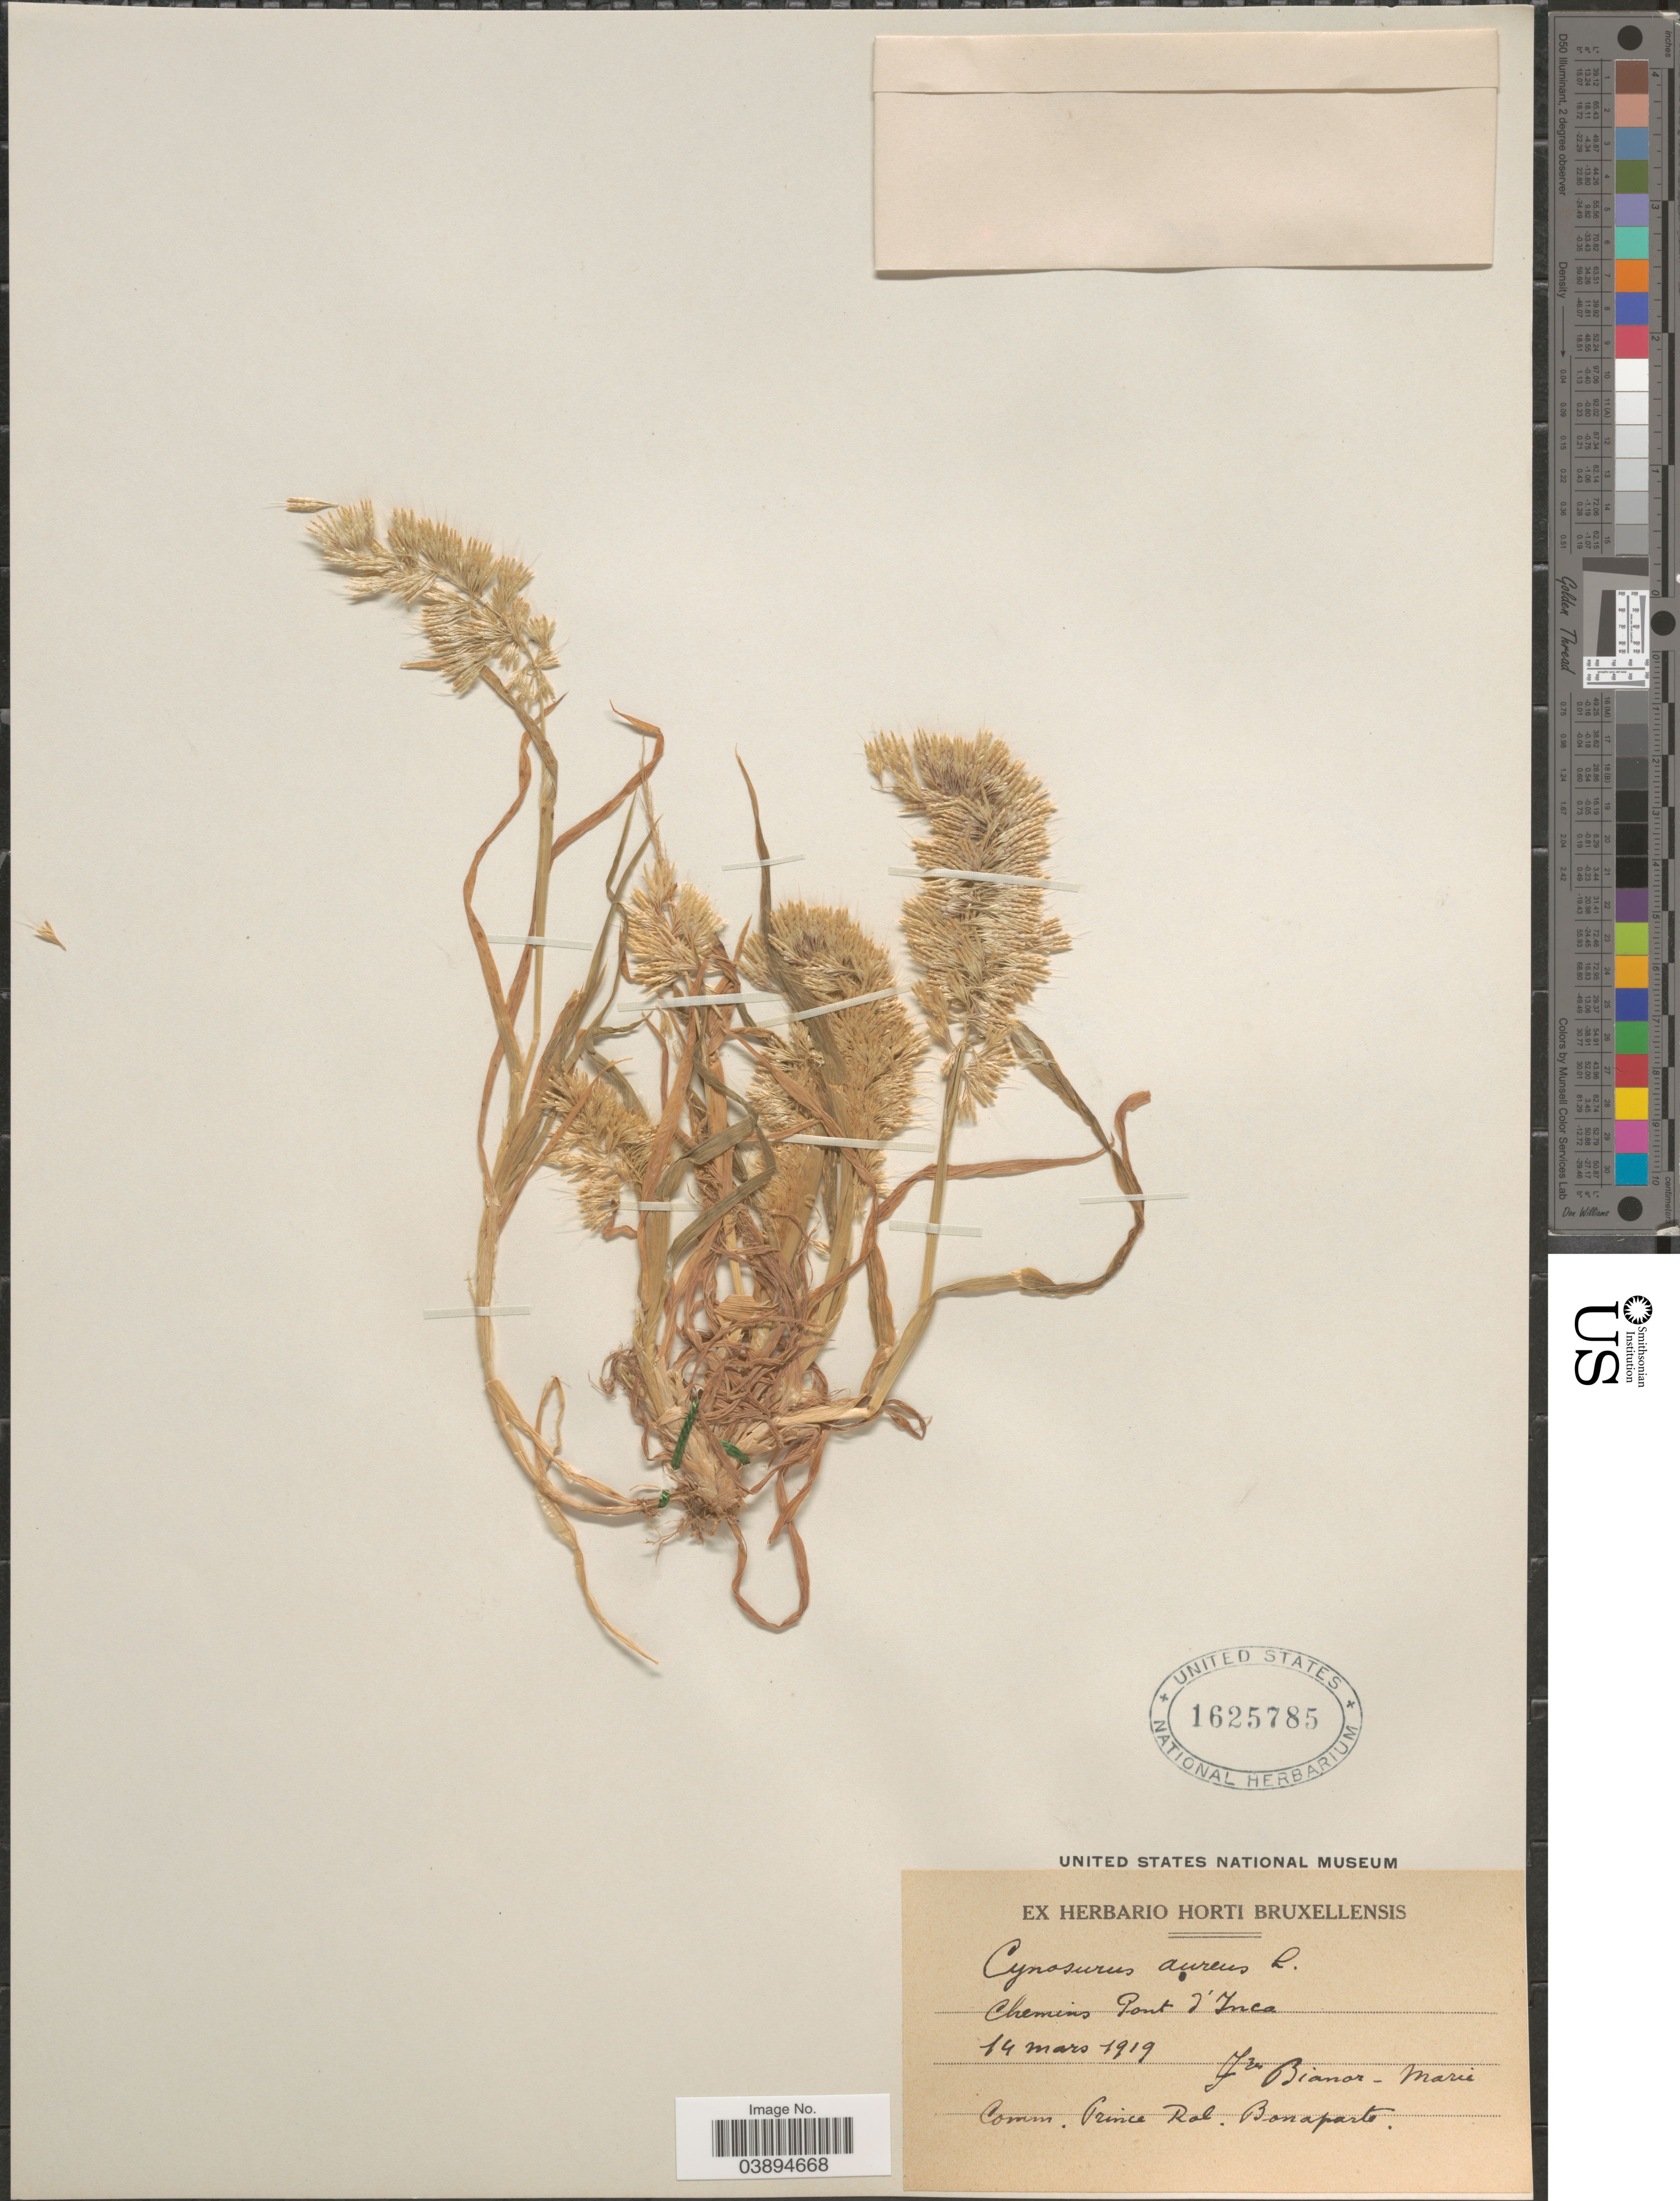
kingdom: Plantae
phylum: Tracheophyta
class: Liliopsida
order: Poales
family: Poaceae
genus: Lamarckia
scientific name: Lamarckia aurea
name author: (L.) Moench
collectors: F. Bianor-Marie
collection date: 1919-03-14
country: Spain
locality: Chemins Pont d'Inca.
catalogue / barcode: US 1625785